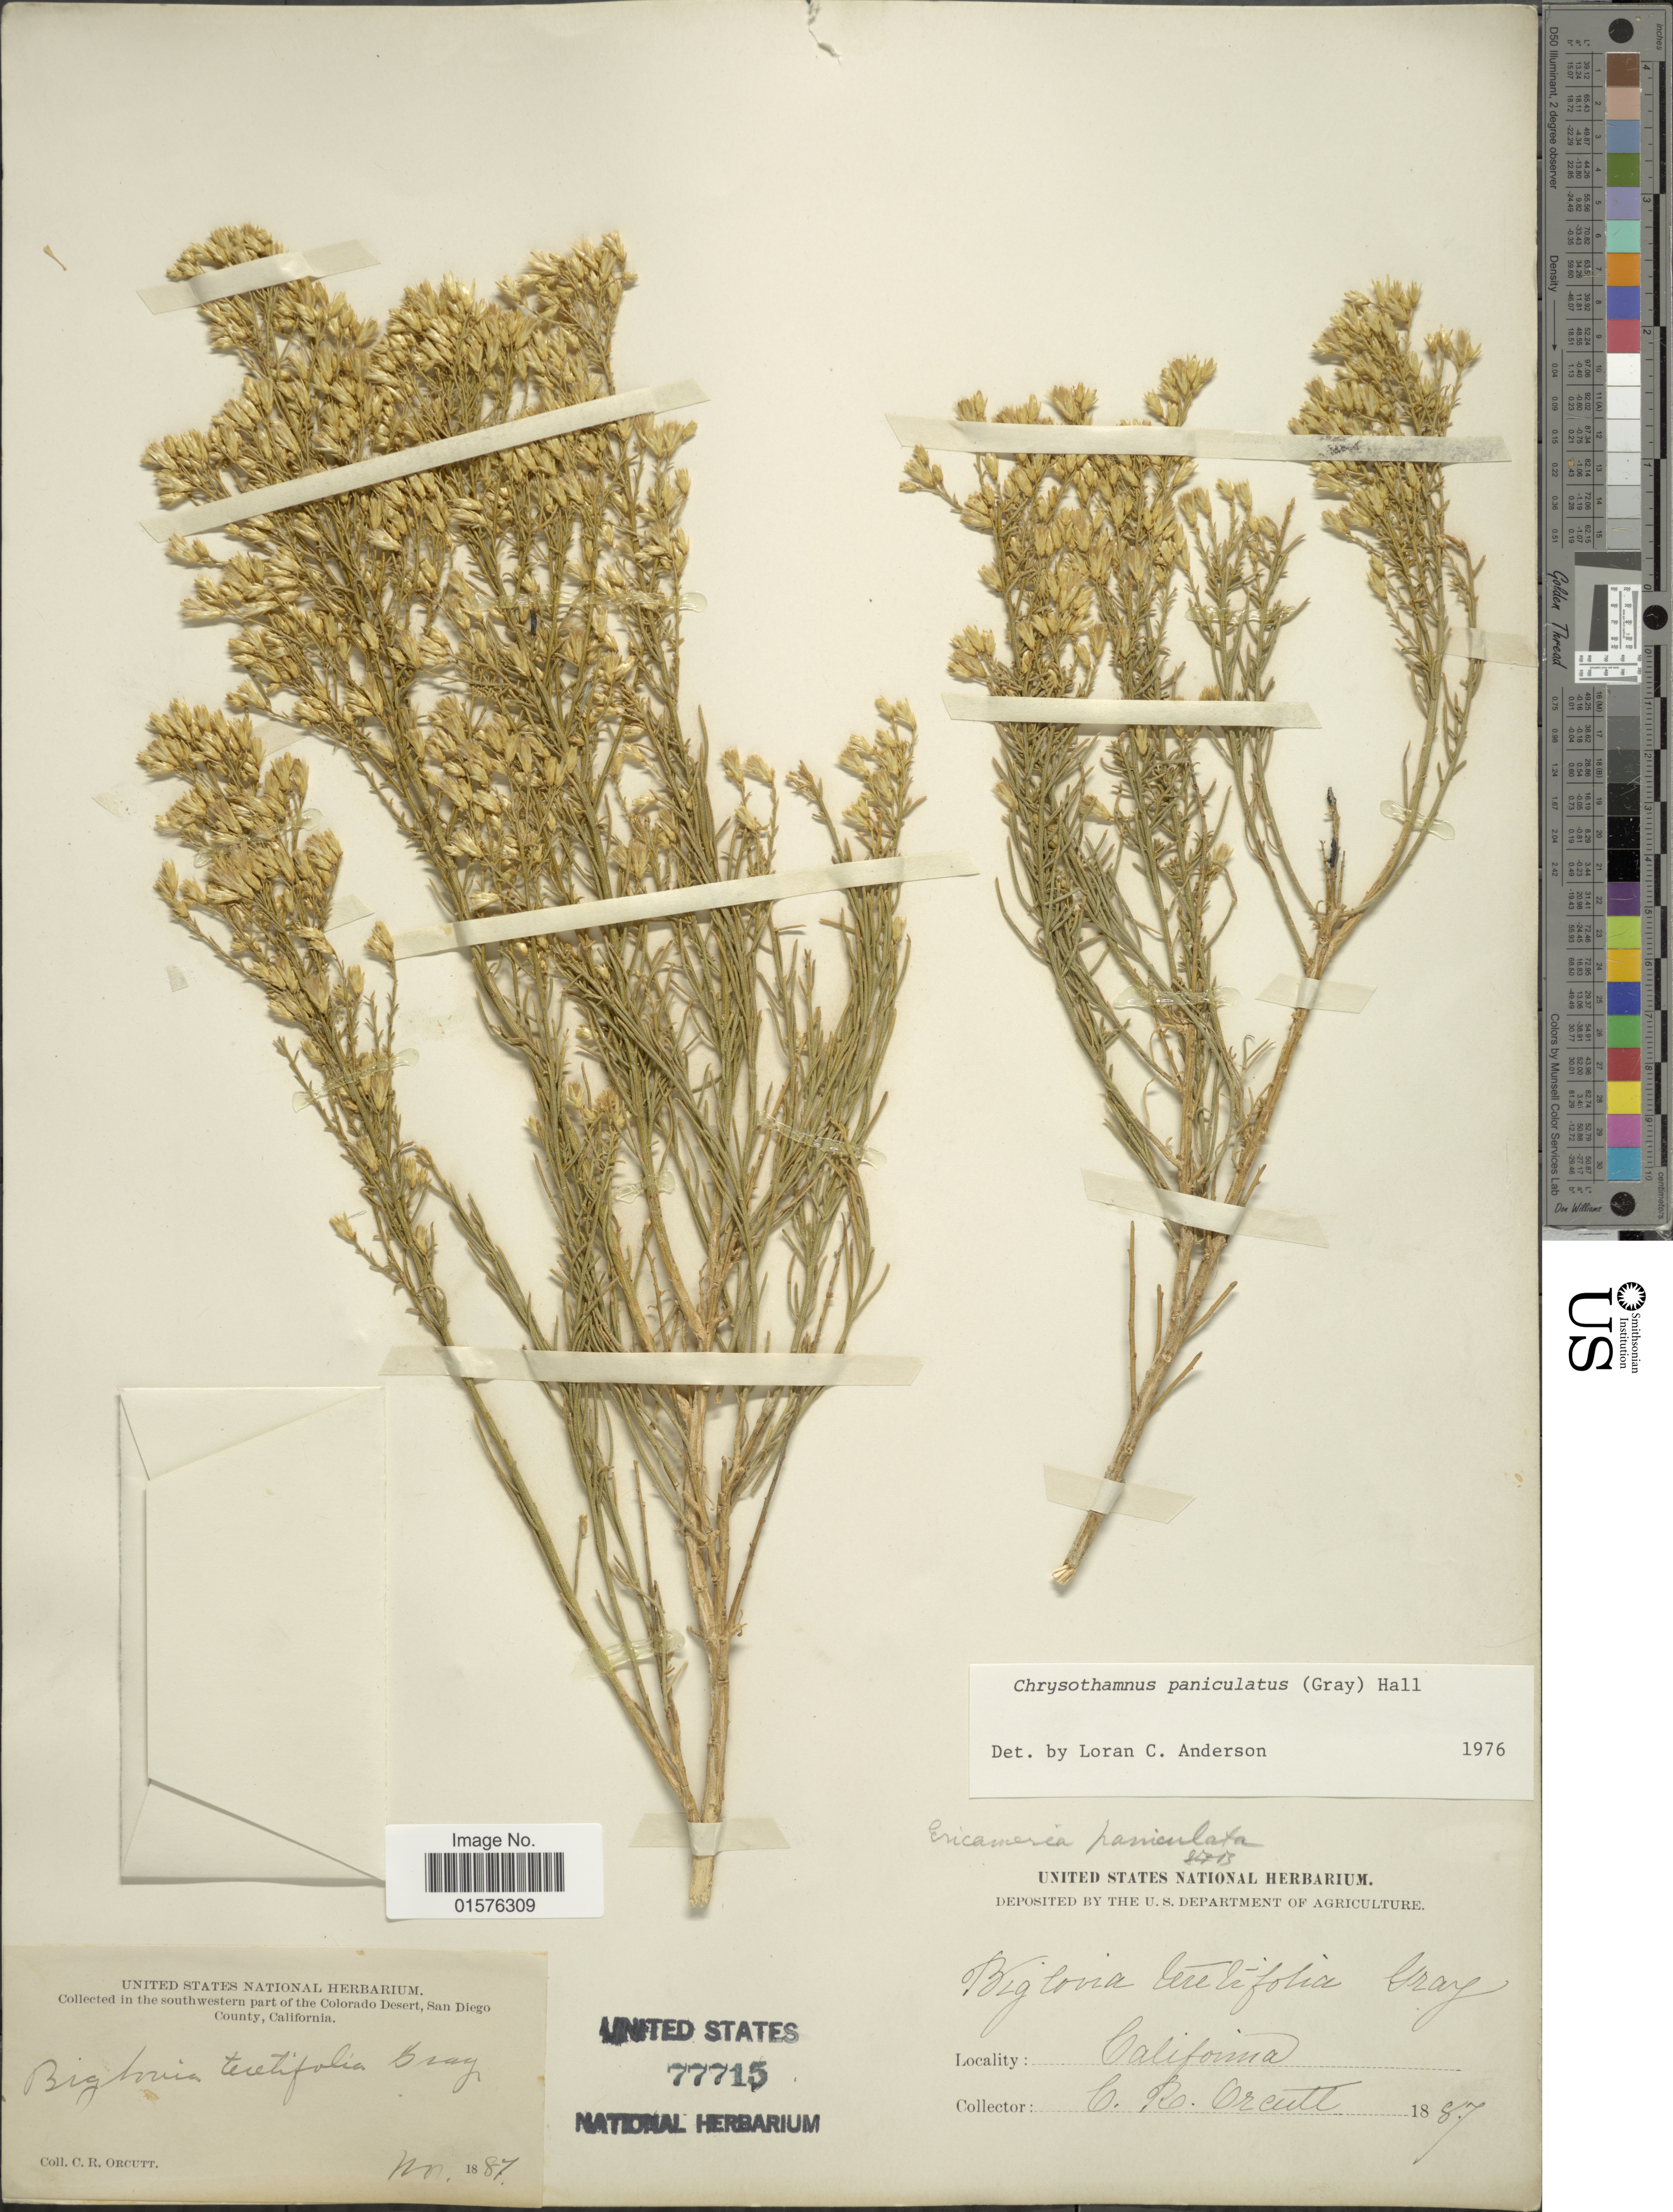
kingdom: Plantae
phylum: Tracheophyta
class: Magnoliopsida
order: Asterales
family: Asteraceae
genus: Ericameria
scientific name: Ericameria paniculata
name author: (A. Gray) Rydb.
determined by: Urbatsch, Lowell E., Curator (LSU), Louisiana State University (UNITED STATES)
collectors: C. R. Orcutt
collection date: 1887-11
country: United States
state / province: California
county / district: San Diego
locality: In the southwestern part of the Colorado Desert, San Diego County.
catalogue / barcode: US 77715